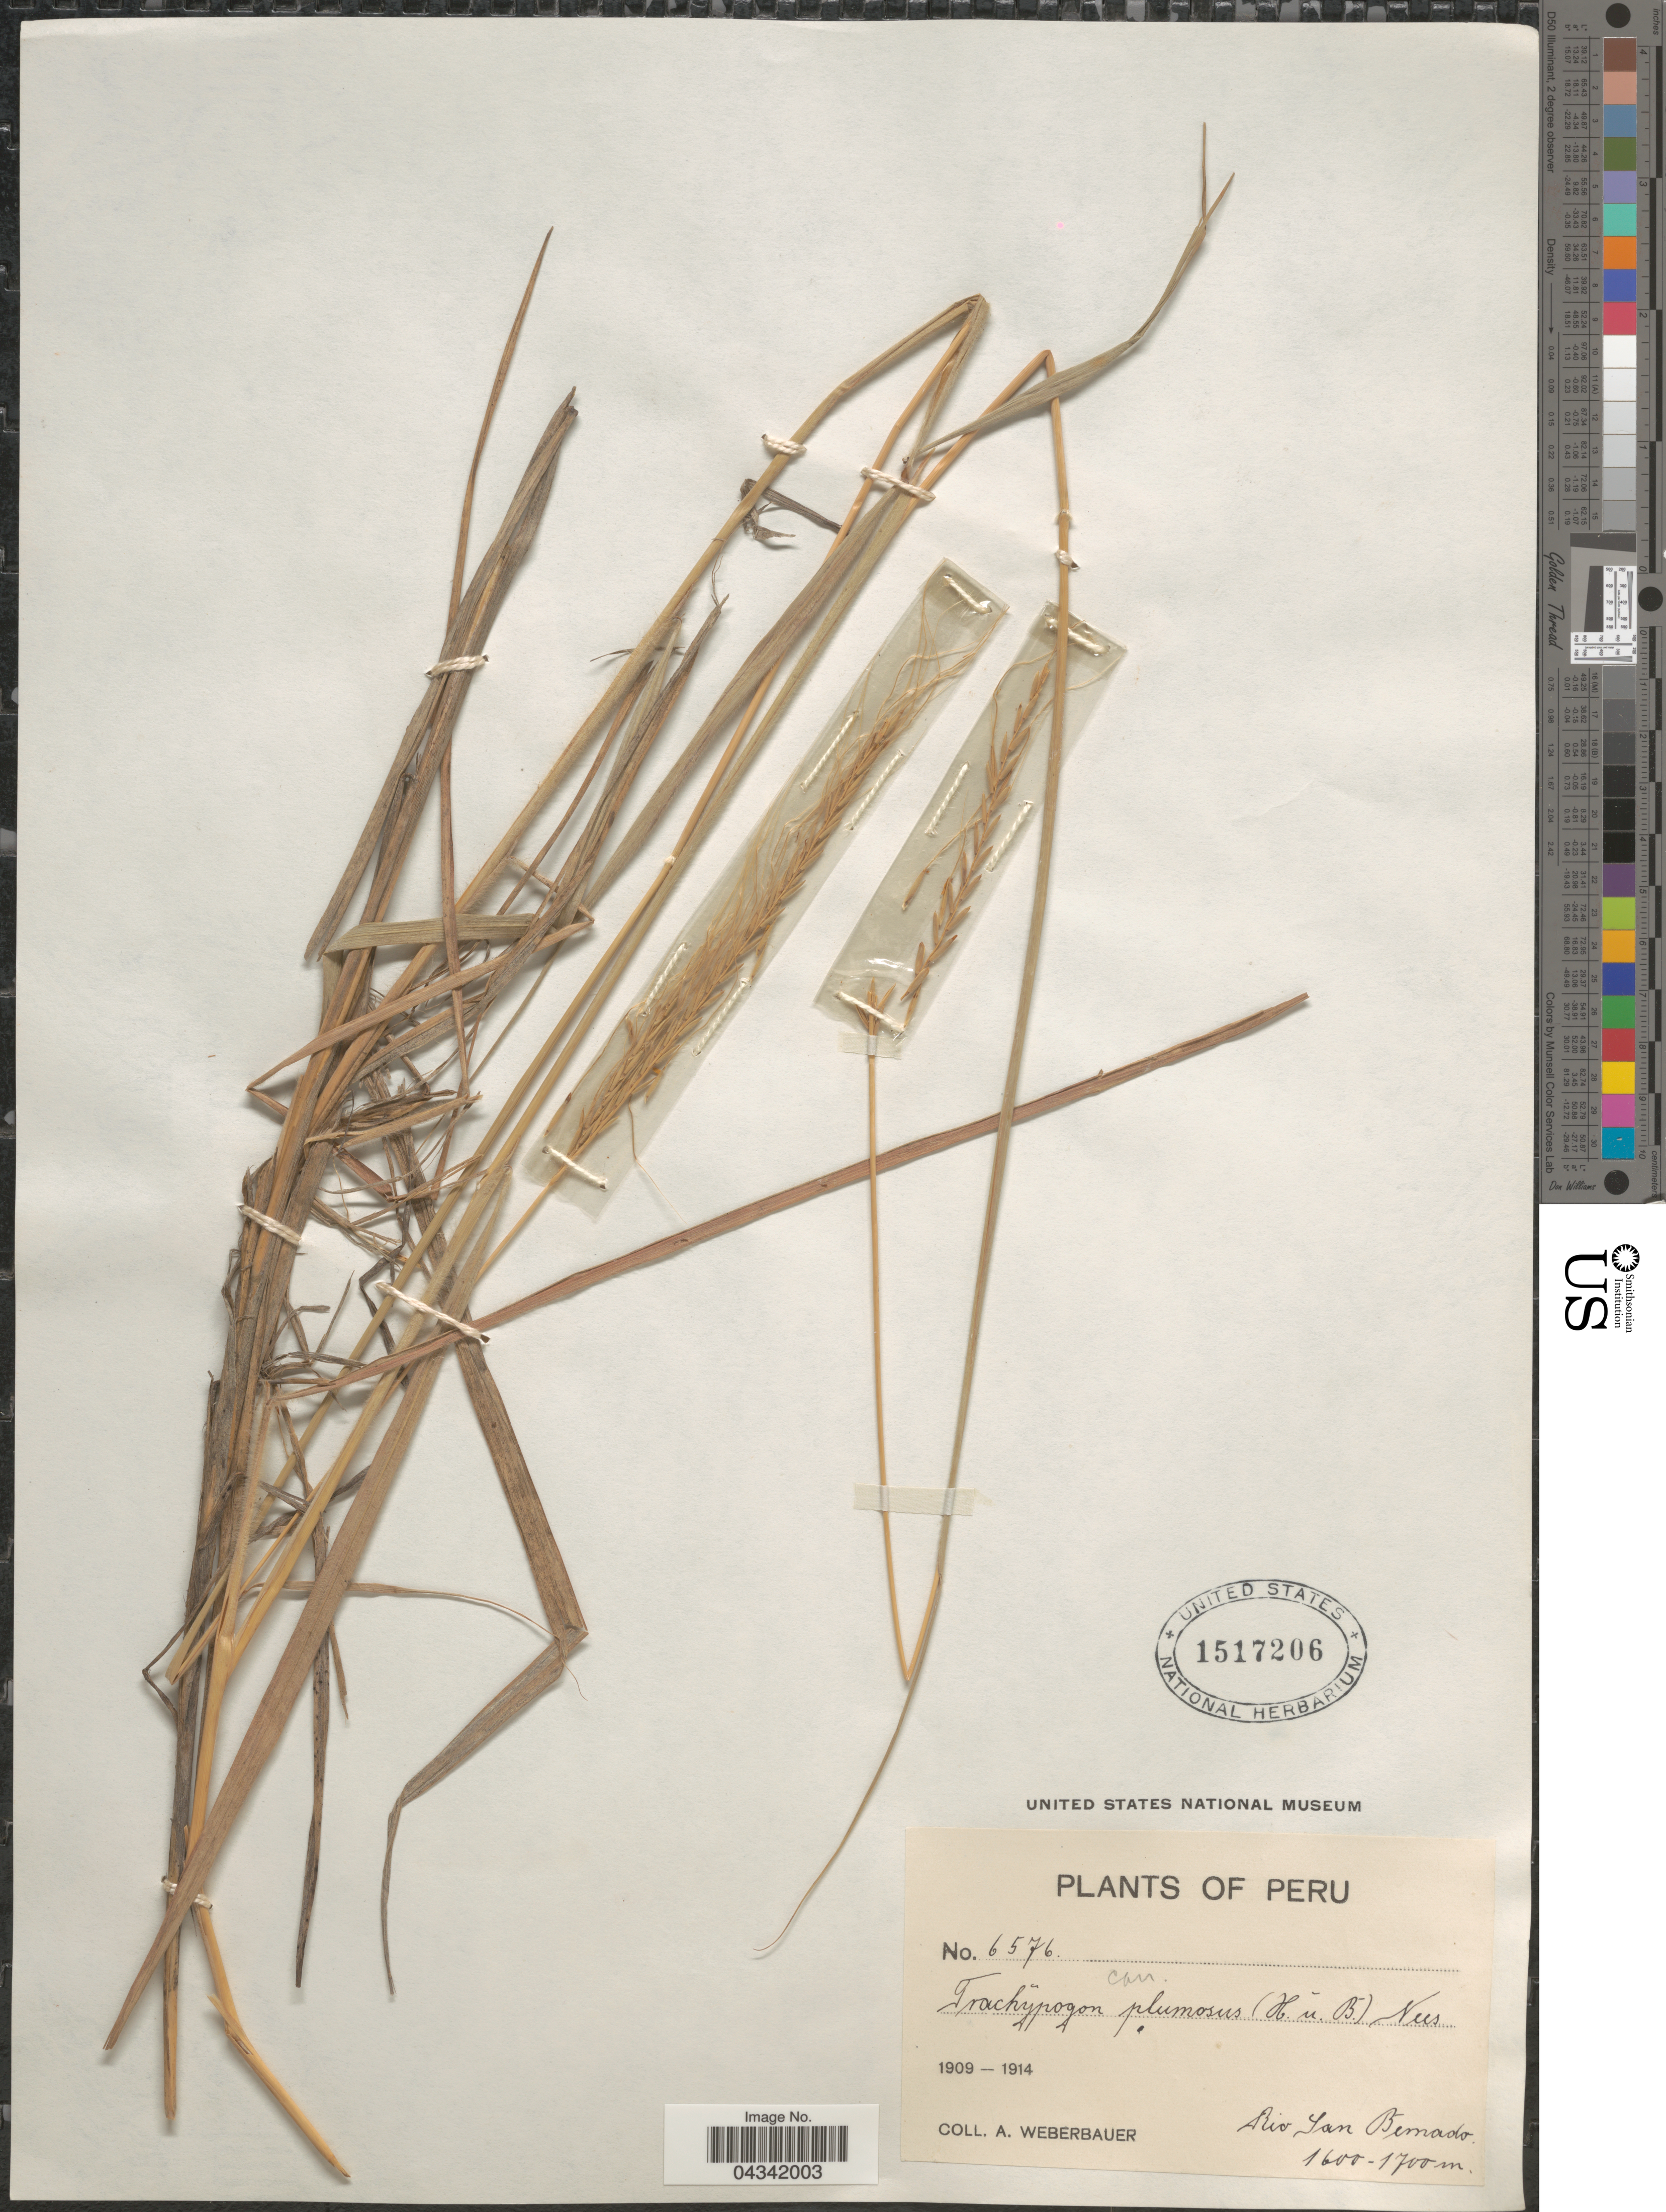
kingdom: Plantae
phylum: Tracheophyta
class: Liliopsida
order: Poales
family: Poaceae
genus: Trachypogon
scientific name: Trachypogon spicatus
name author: (L. f.) Kuntze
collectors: A. Weberbauer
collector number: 6576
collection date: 1909/1914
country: Peru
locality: Rio San Bernado.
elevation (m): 1600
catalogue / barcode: US 1517206